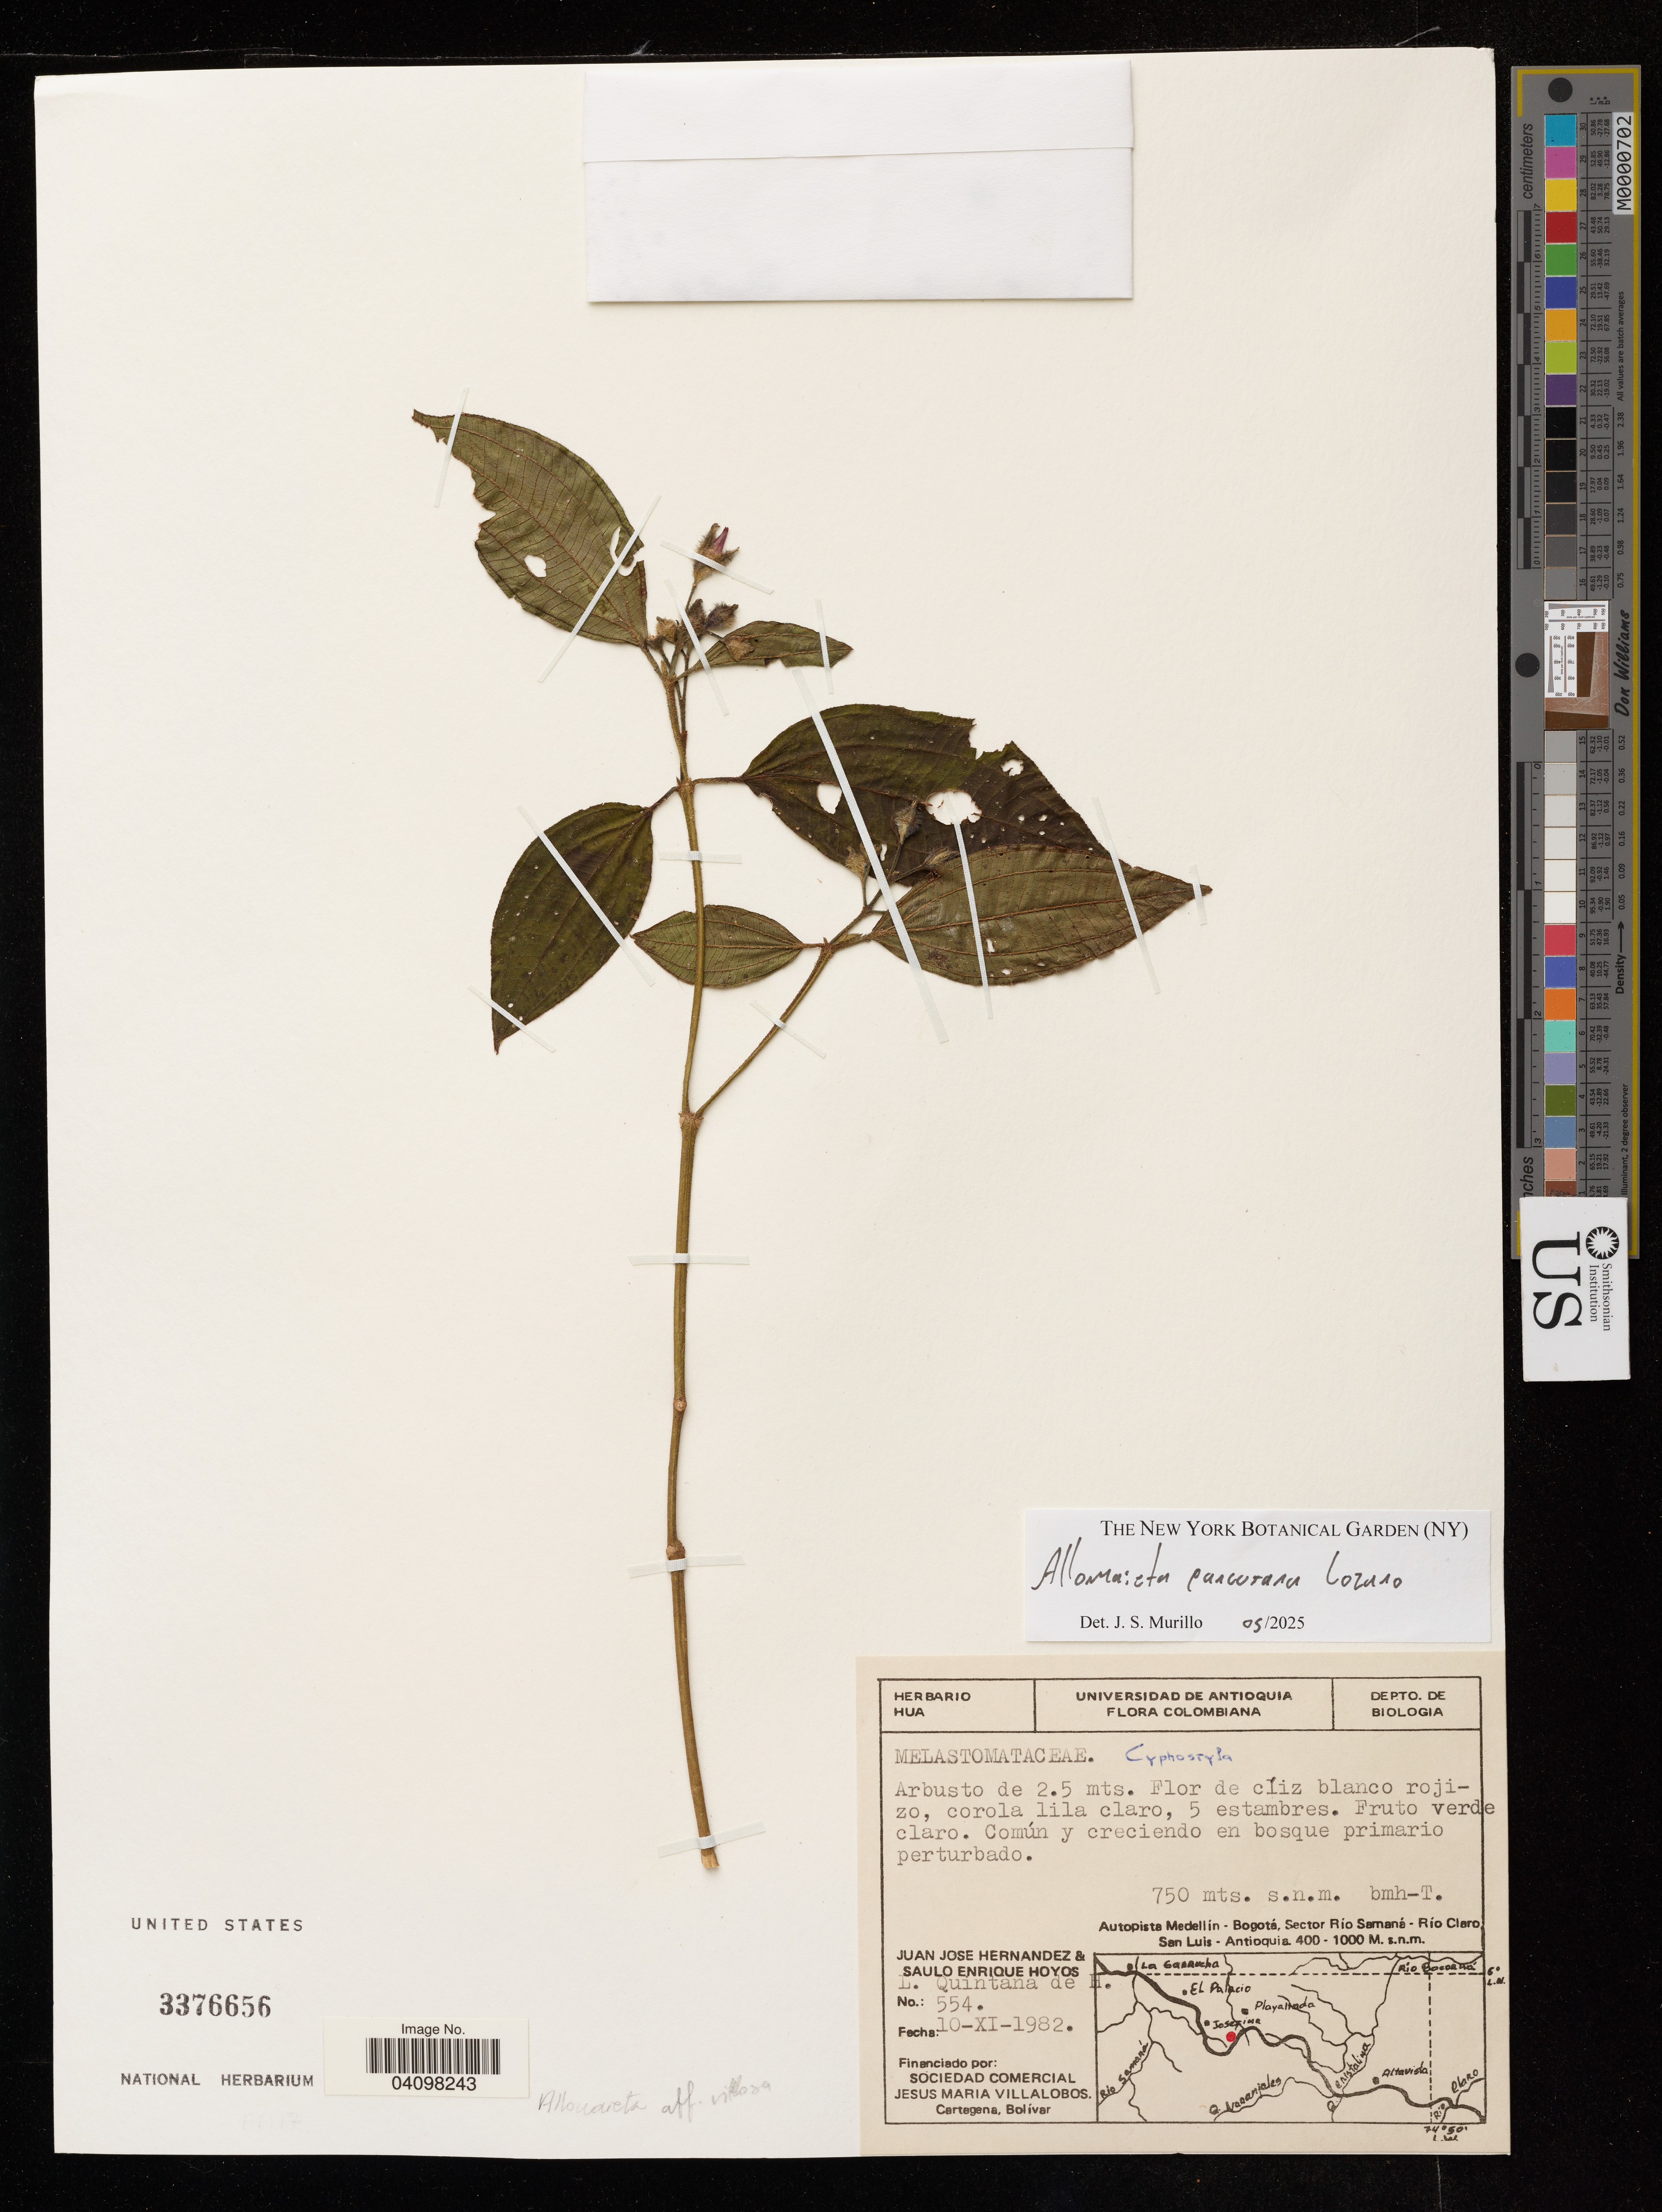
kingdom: Plantae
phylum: Tracheophyta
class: Magnoliopsida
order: Myrtales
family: Melastomataceae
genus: Allomaieta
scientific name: Allomaieta pancurana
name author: Lozano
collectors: J. J. Hernandez, S. E. Hoyos & L. Quintana de H.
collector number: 554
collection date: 1982-11-10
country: Colombia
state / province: Antioquia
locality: Autopista Medellín - Bogotá, sector Río Samaná - Río Claro, San Luis.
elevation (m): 750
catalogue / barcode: US 3376656